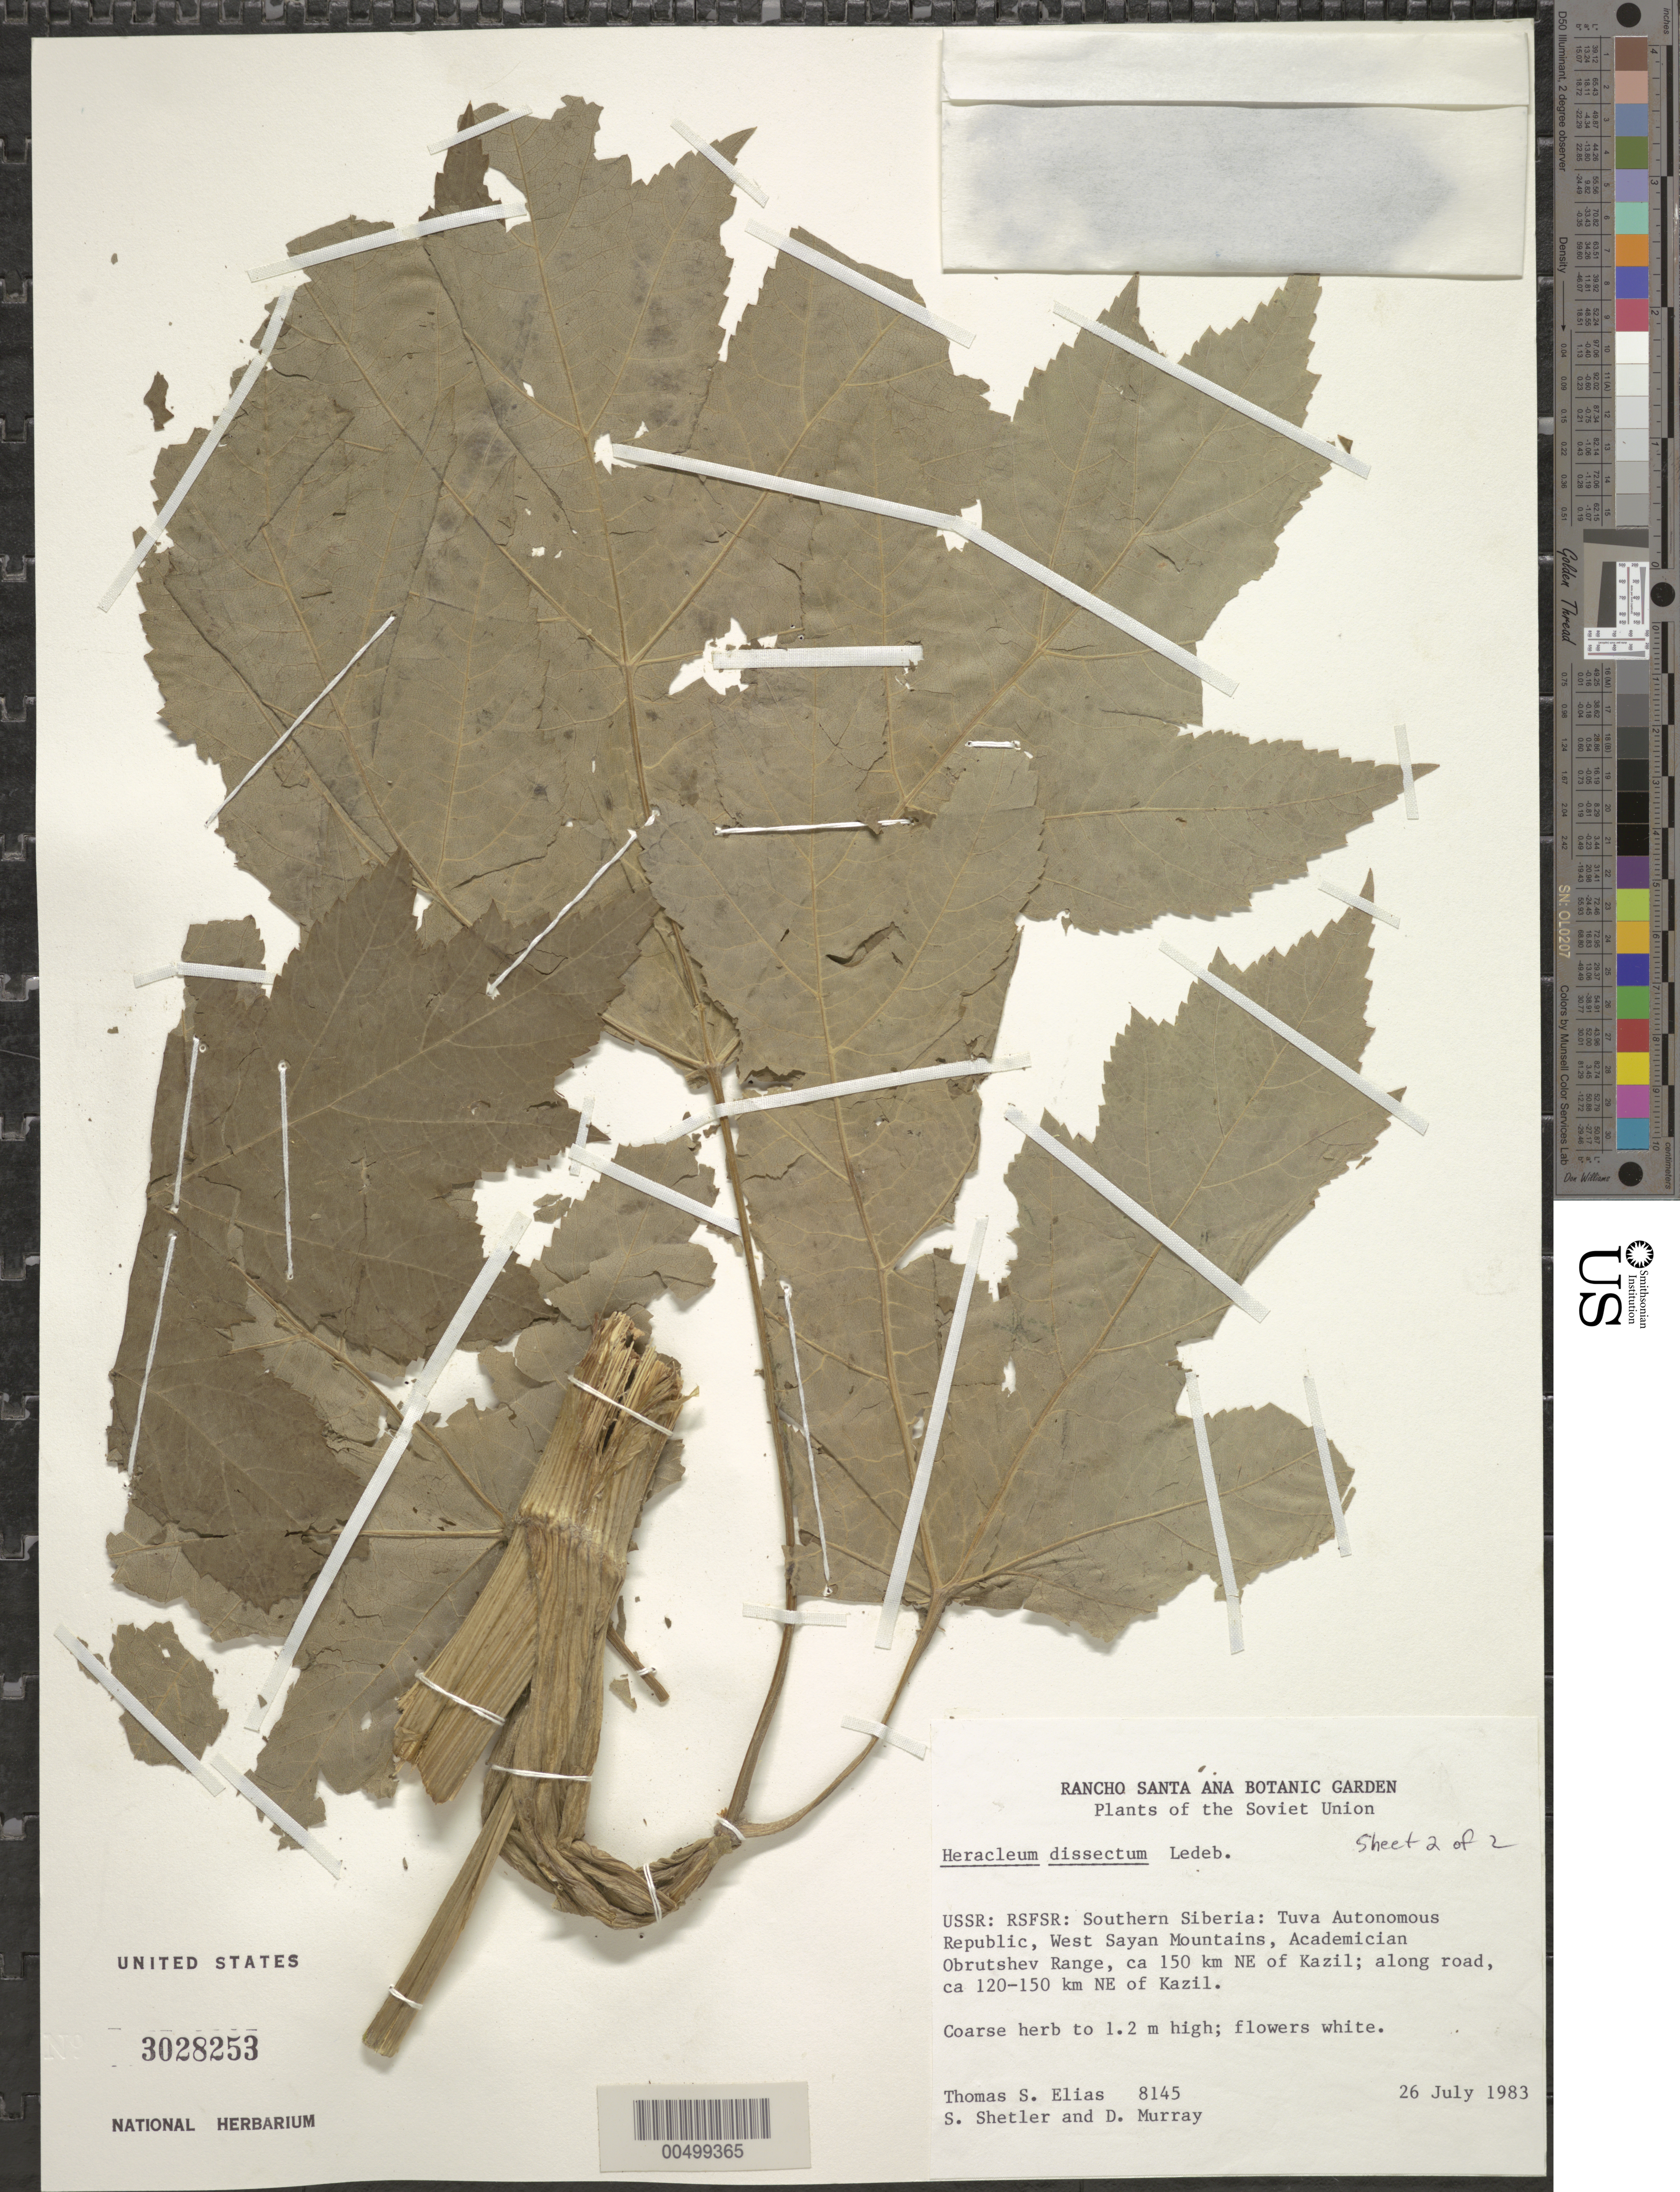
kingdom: Plantae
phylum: Tracheophyta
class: Magnoliopsida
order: Apiales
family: Apiaceae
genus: Heracleum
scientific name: Heracleum dissectum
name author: Ledeb.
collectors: T. Elias, S. Shetler & D. F. Murray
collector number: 8145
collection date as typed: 26 Jul 1983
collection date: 1983-07-26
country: Russian Federation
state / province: Tuva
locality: West Sayan Mountains, along road near Academician Obrutshev Range, ca. 120-150 km NE of Kazil [Kyzyl]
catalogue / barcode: US 3028253